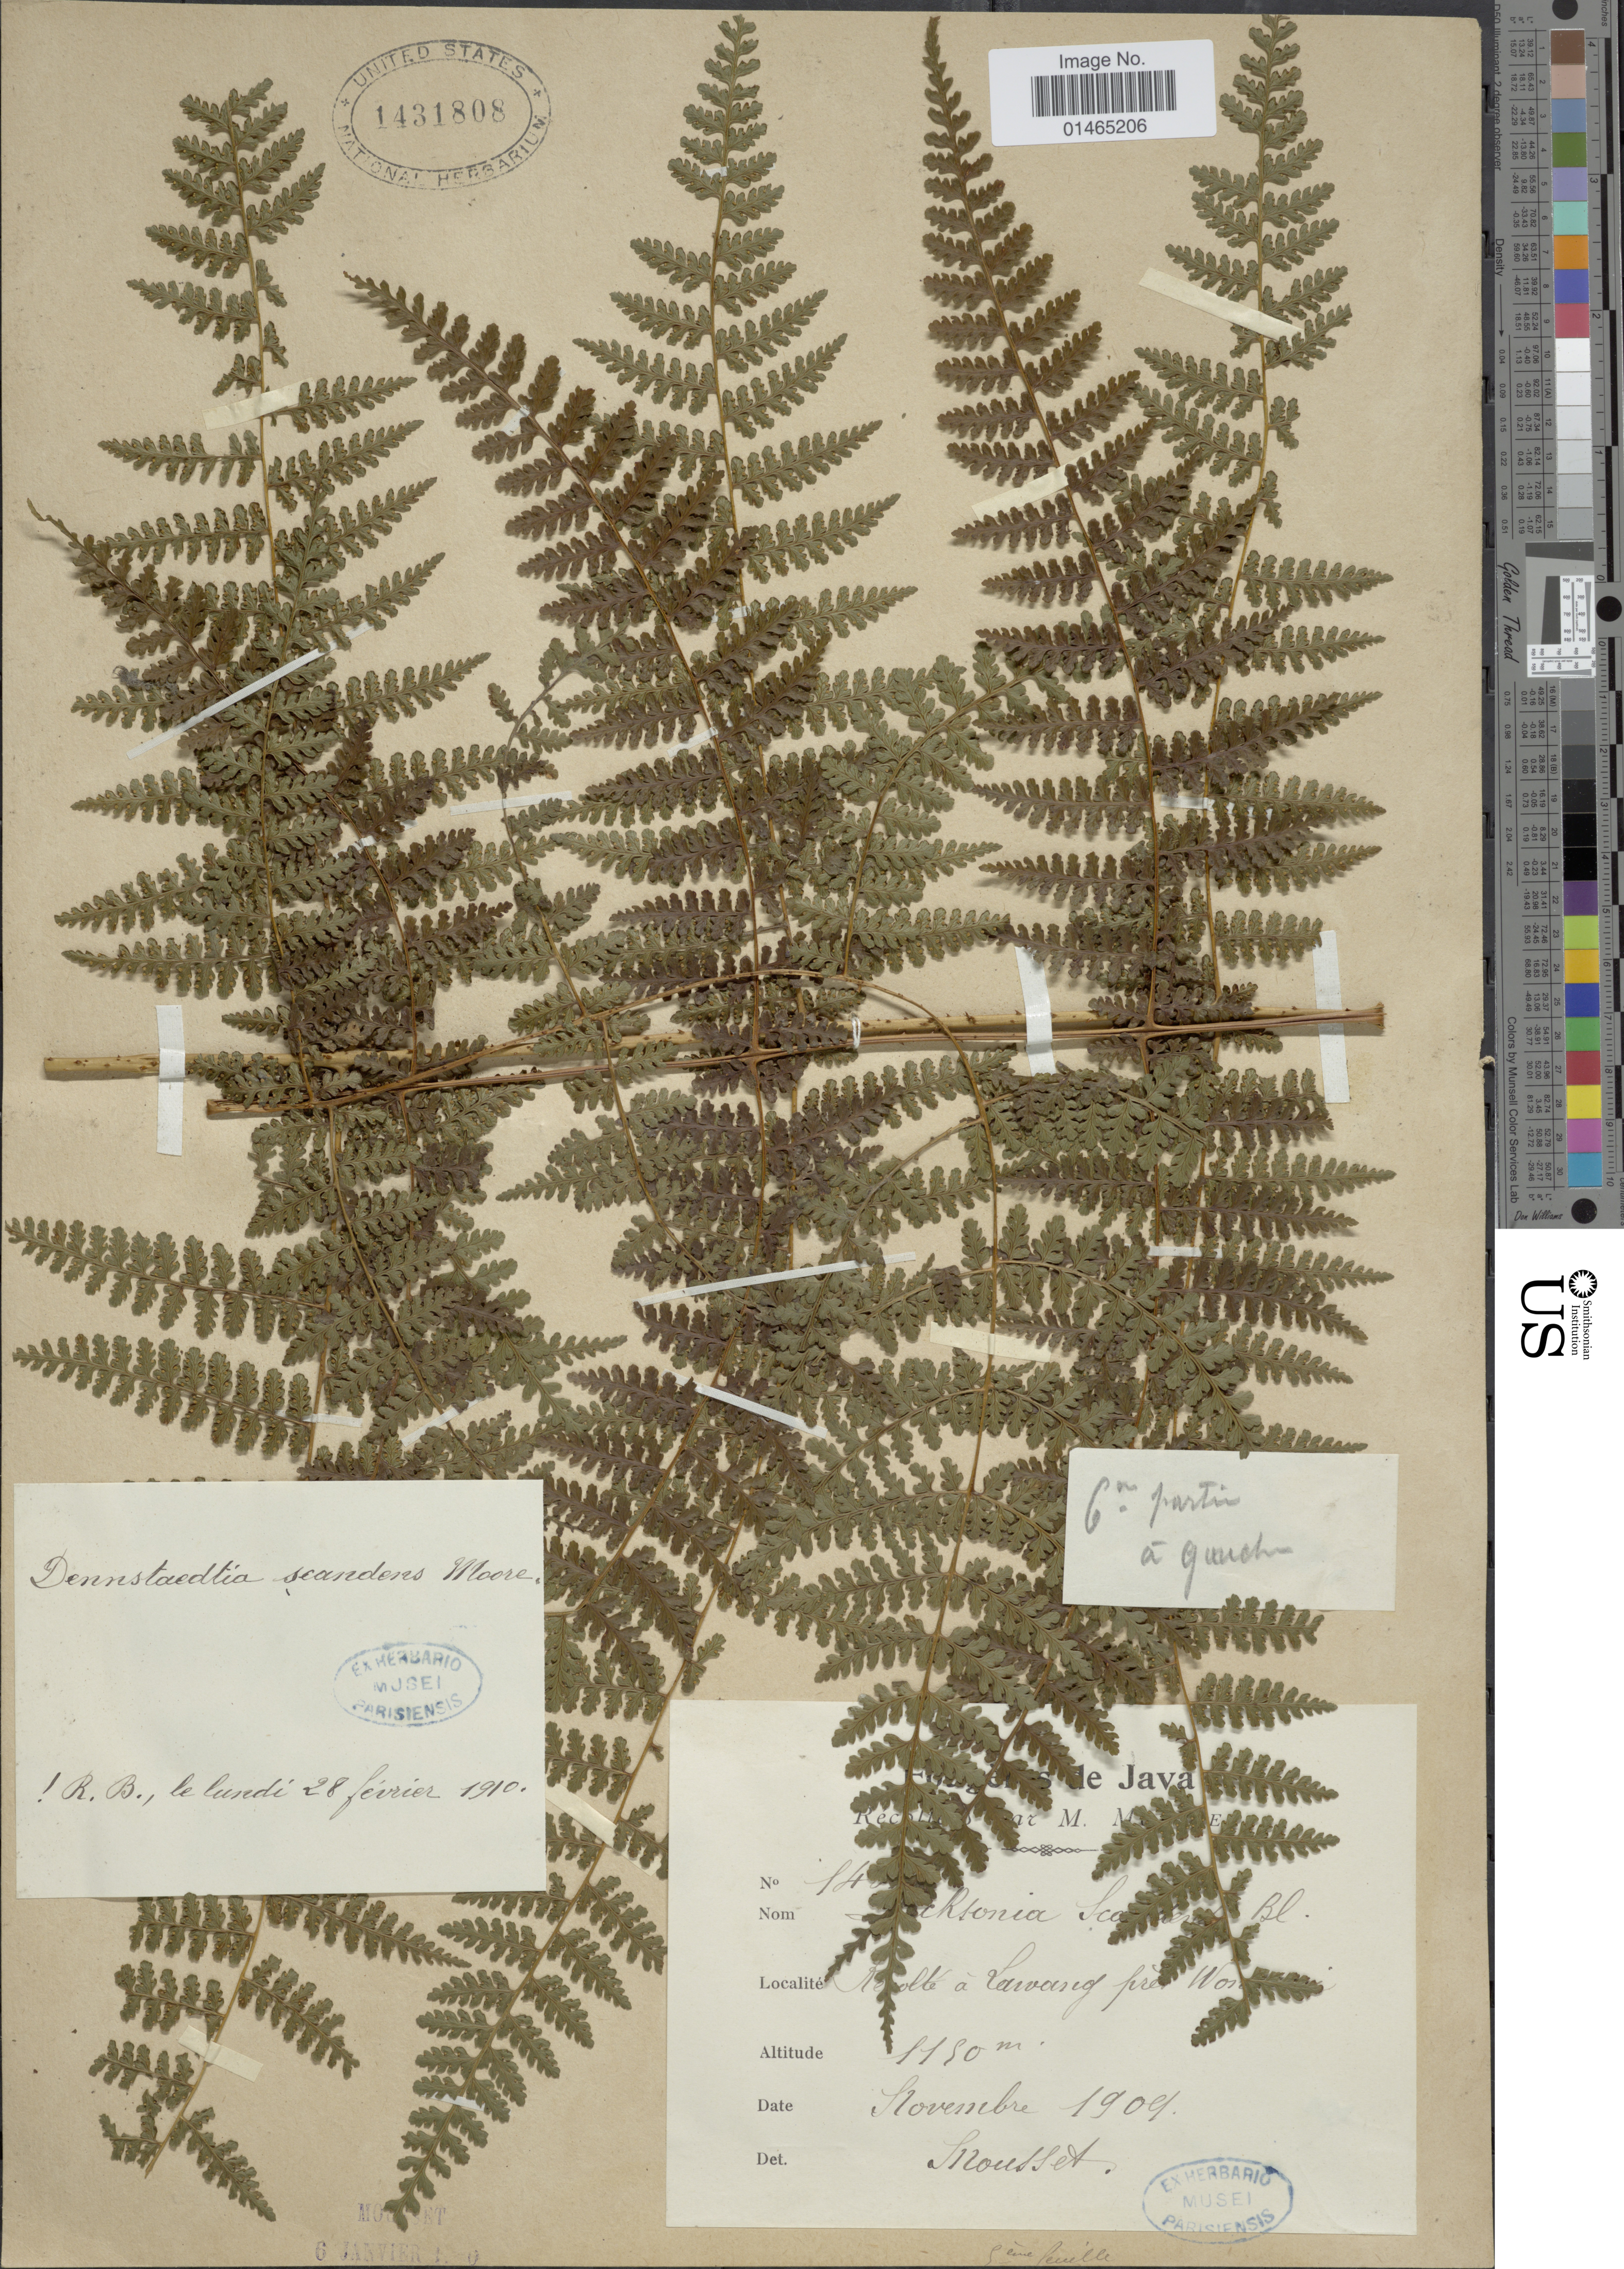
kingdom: Plantae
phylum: Tracheophyta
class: Polypodiopsida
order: Polypodiales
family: Dennstaedtiaceae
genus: Dennstaedtia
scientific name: Dennstaedtia scandens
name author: (Blume) S. Moore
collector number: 148*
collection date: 1909-11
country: Indonesia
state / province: Java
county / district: Jawa Timur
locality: Lawang près Won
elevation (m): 1150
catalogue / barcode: US 1431808